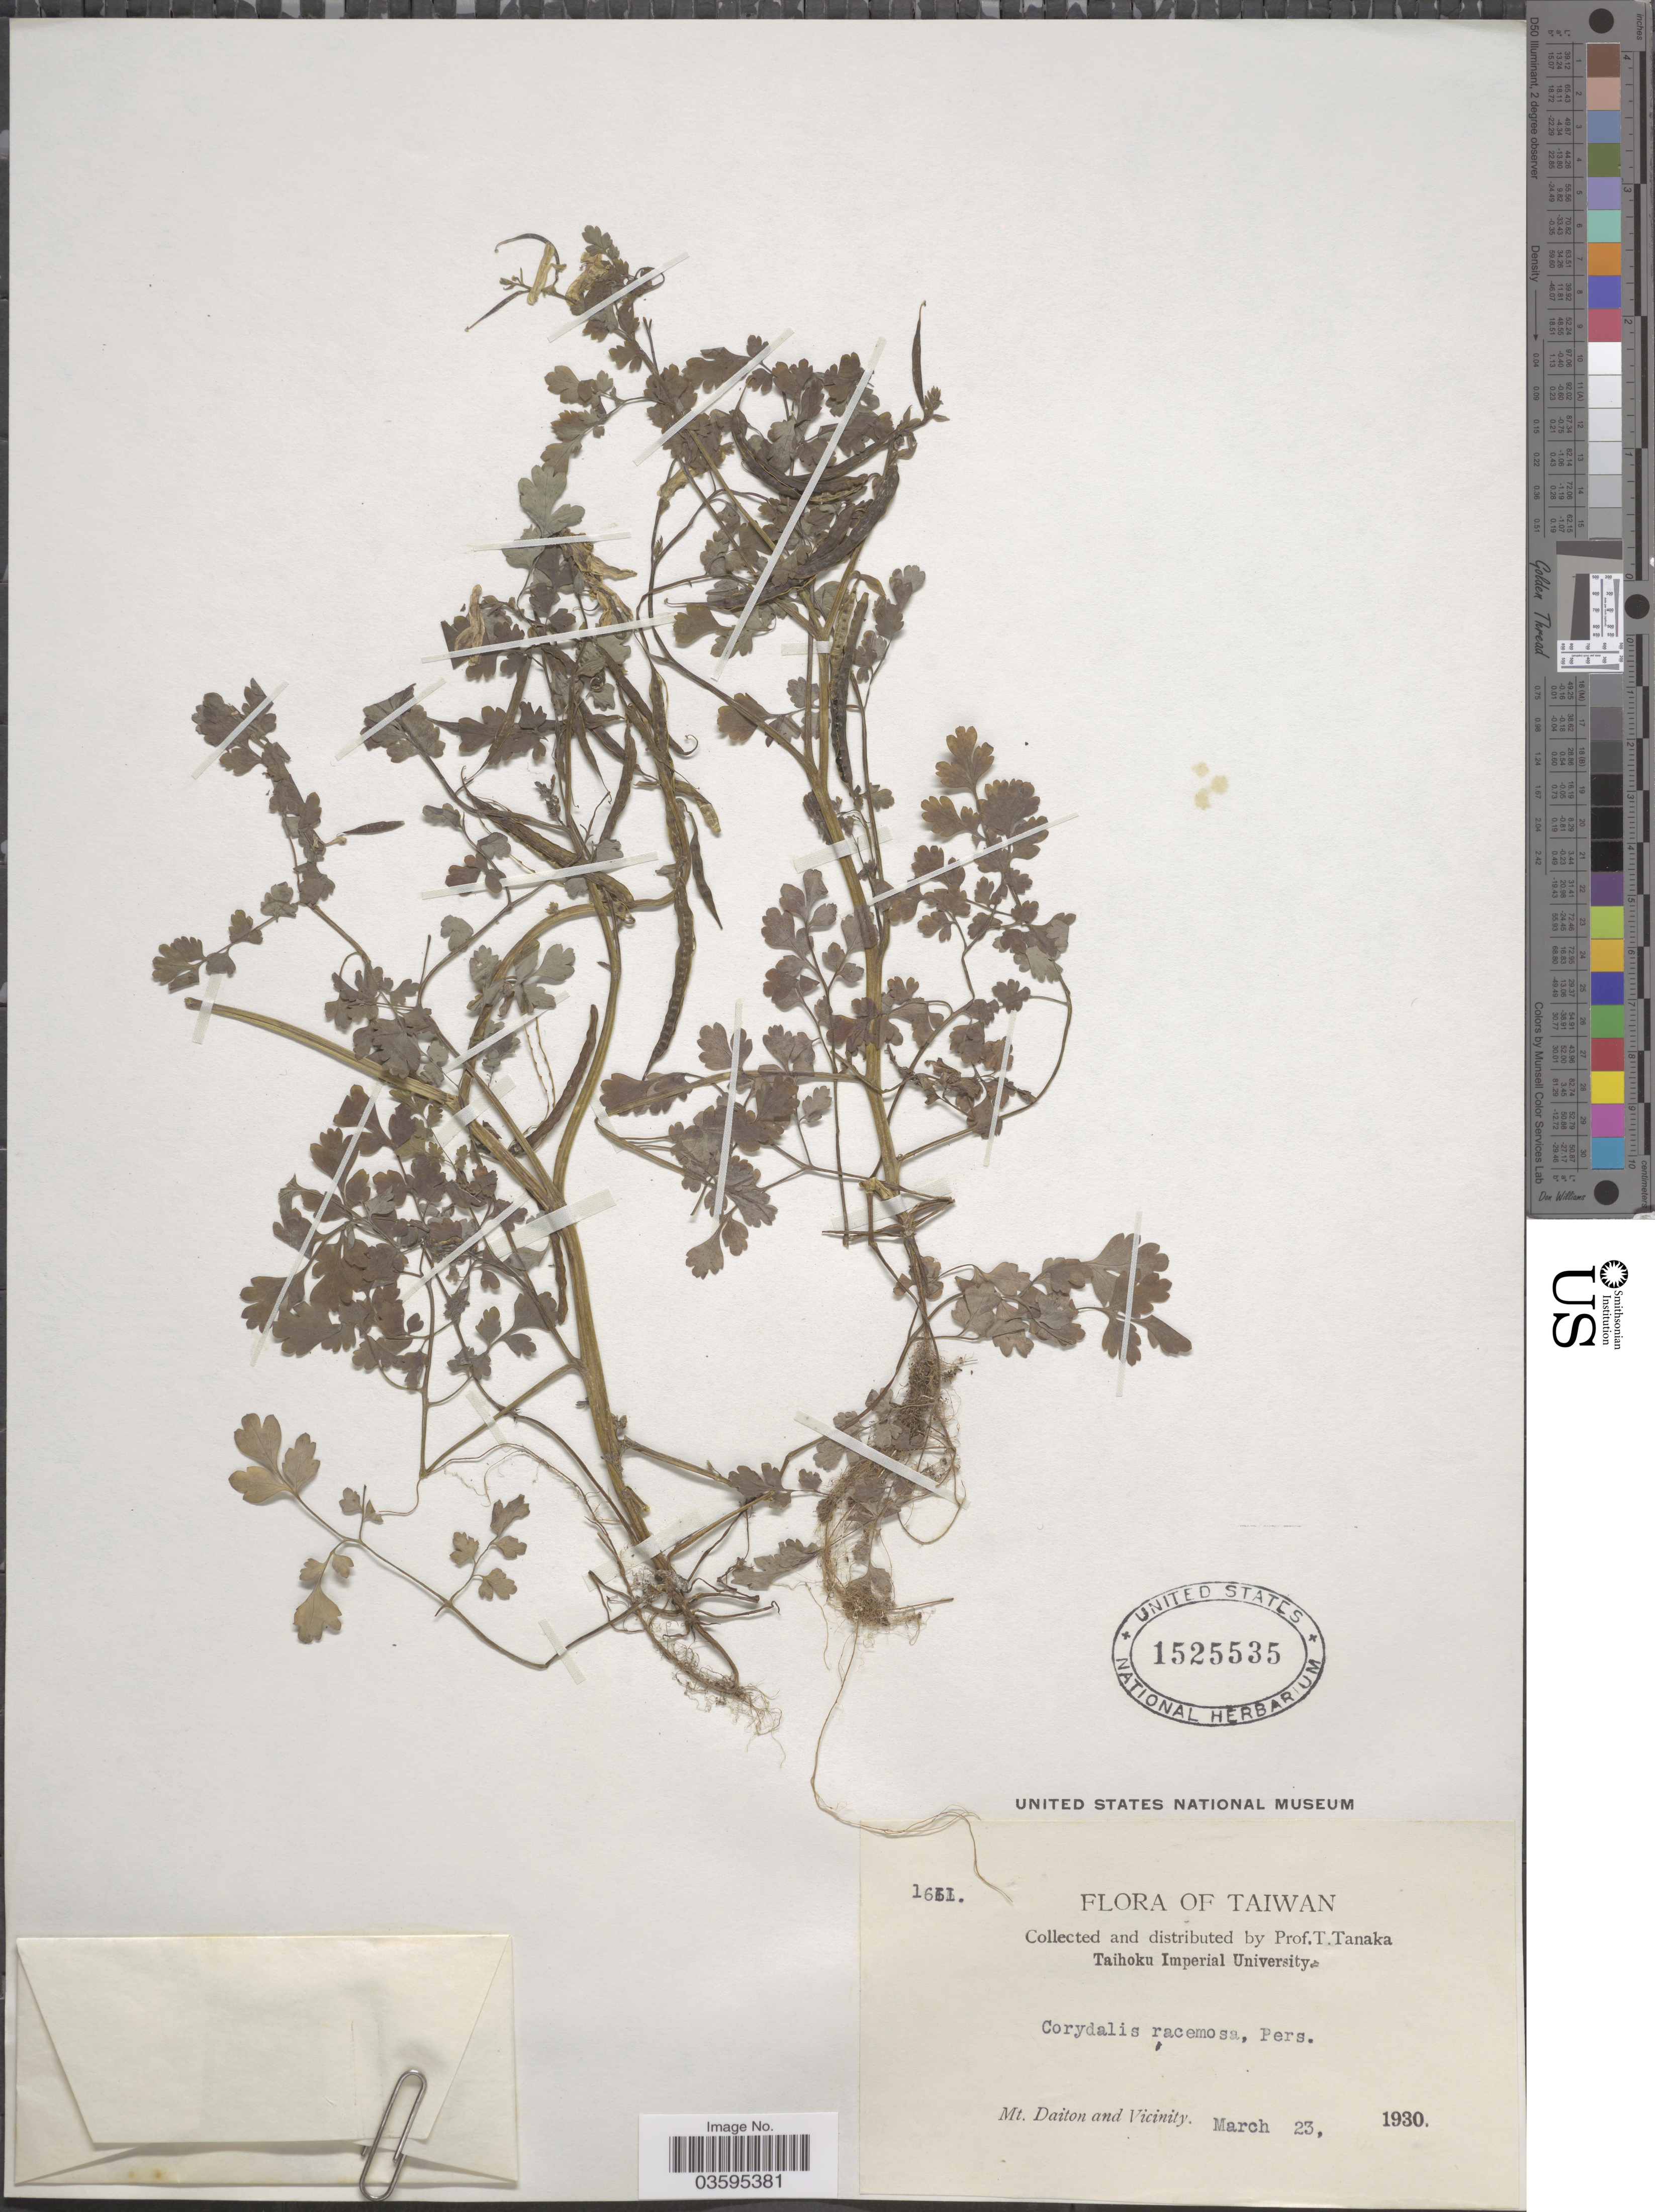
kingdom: Plantae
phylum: Tracheophyta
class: Magnoliopsida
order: Ranunculales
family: Papaveraceae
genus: Corydalis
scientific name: Corydalis racemosa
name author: (Thunb.) Pers.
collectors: T. Tanaka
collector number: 1611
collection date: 1930-03-23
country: Taiwan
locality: Mt. Daiton and Vicinity.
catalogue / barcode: US 1525535